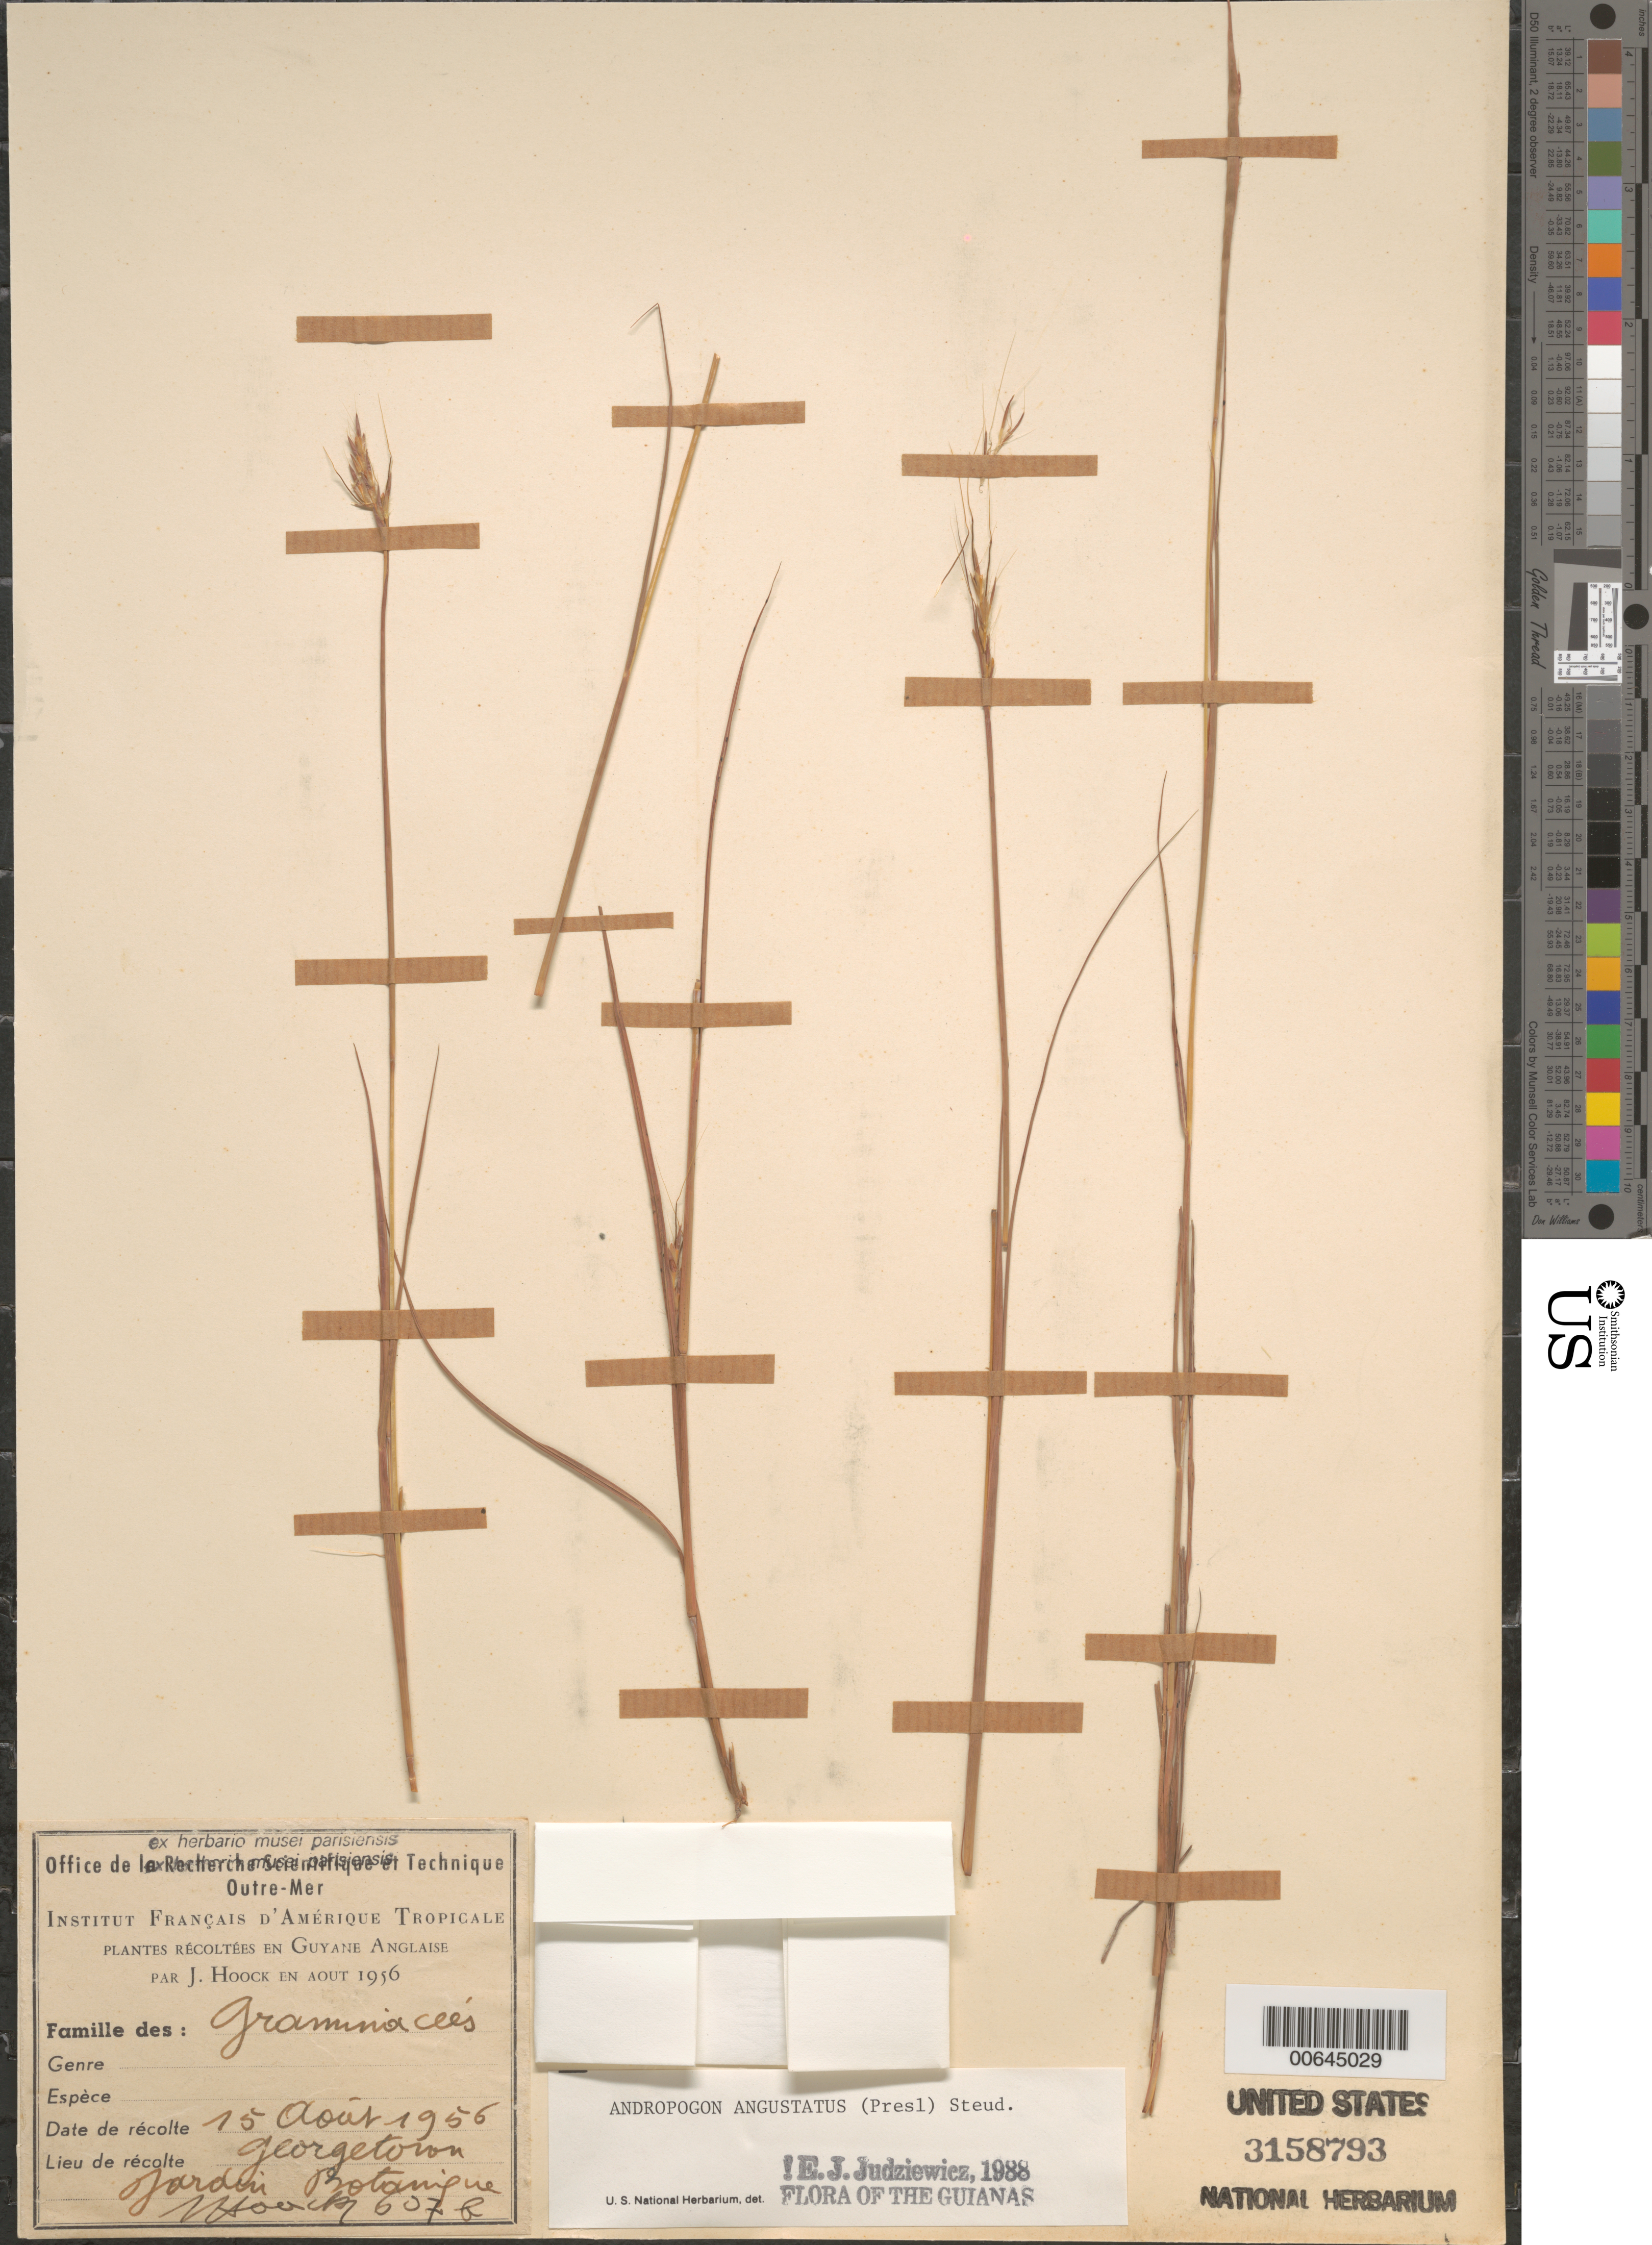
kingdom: Plantae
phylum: Tracheophyta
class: Liliopsida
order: Poales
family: Poaceae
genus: Andropogon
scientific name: Andropogon bicornis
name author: L.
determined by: Judziewicz, E. J.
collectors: J. Hoock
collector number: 607 b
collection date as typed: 15-Aug-56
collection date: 1956-08-15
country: Guyana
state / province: Demerara-Mahaica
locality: Georgetown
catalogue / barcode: US 3158793